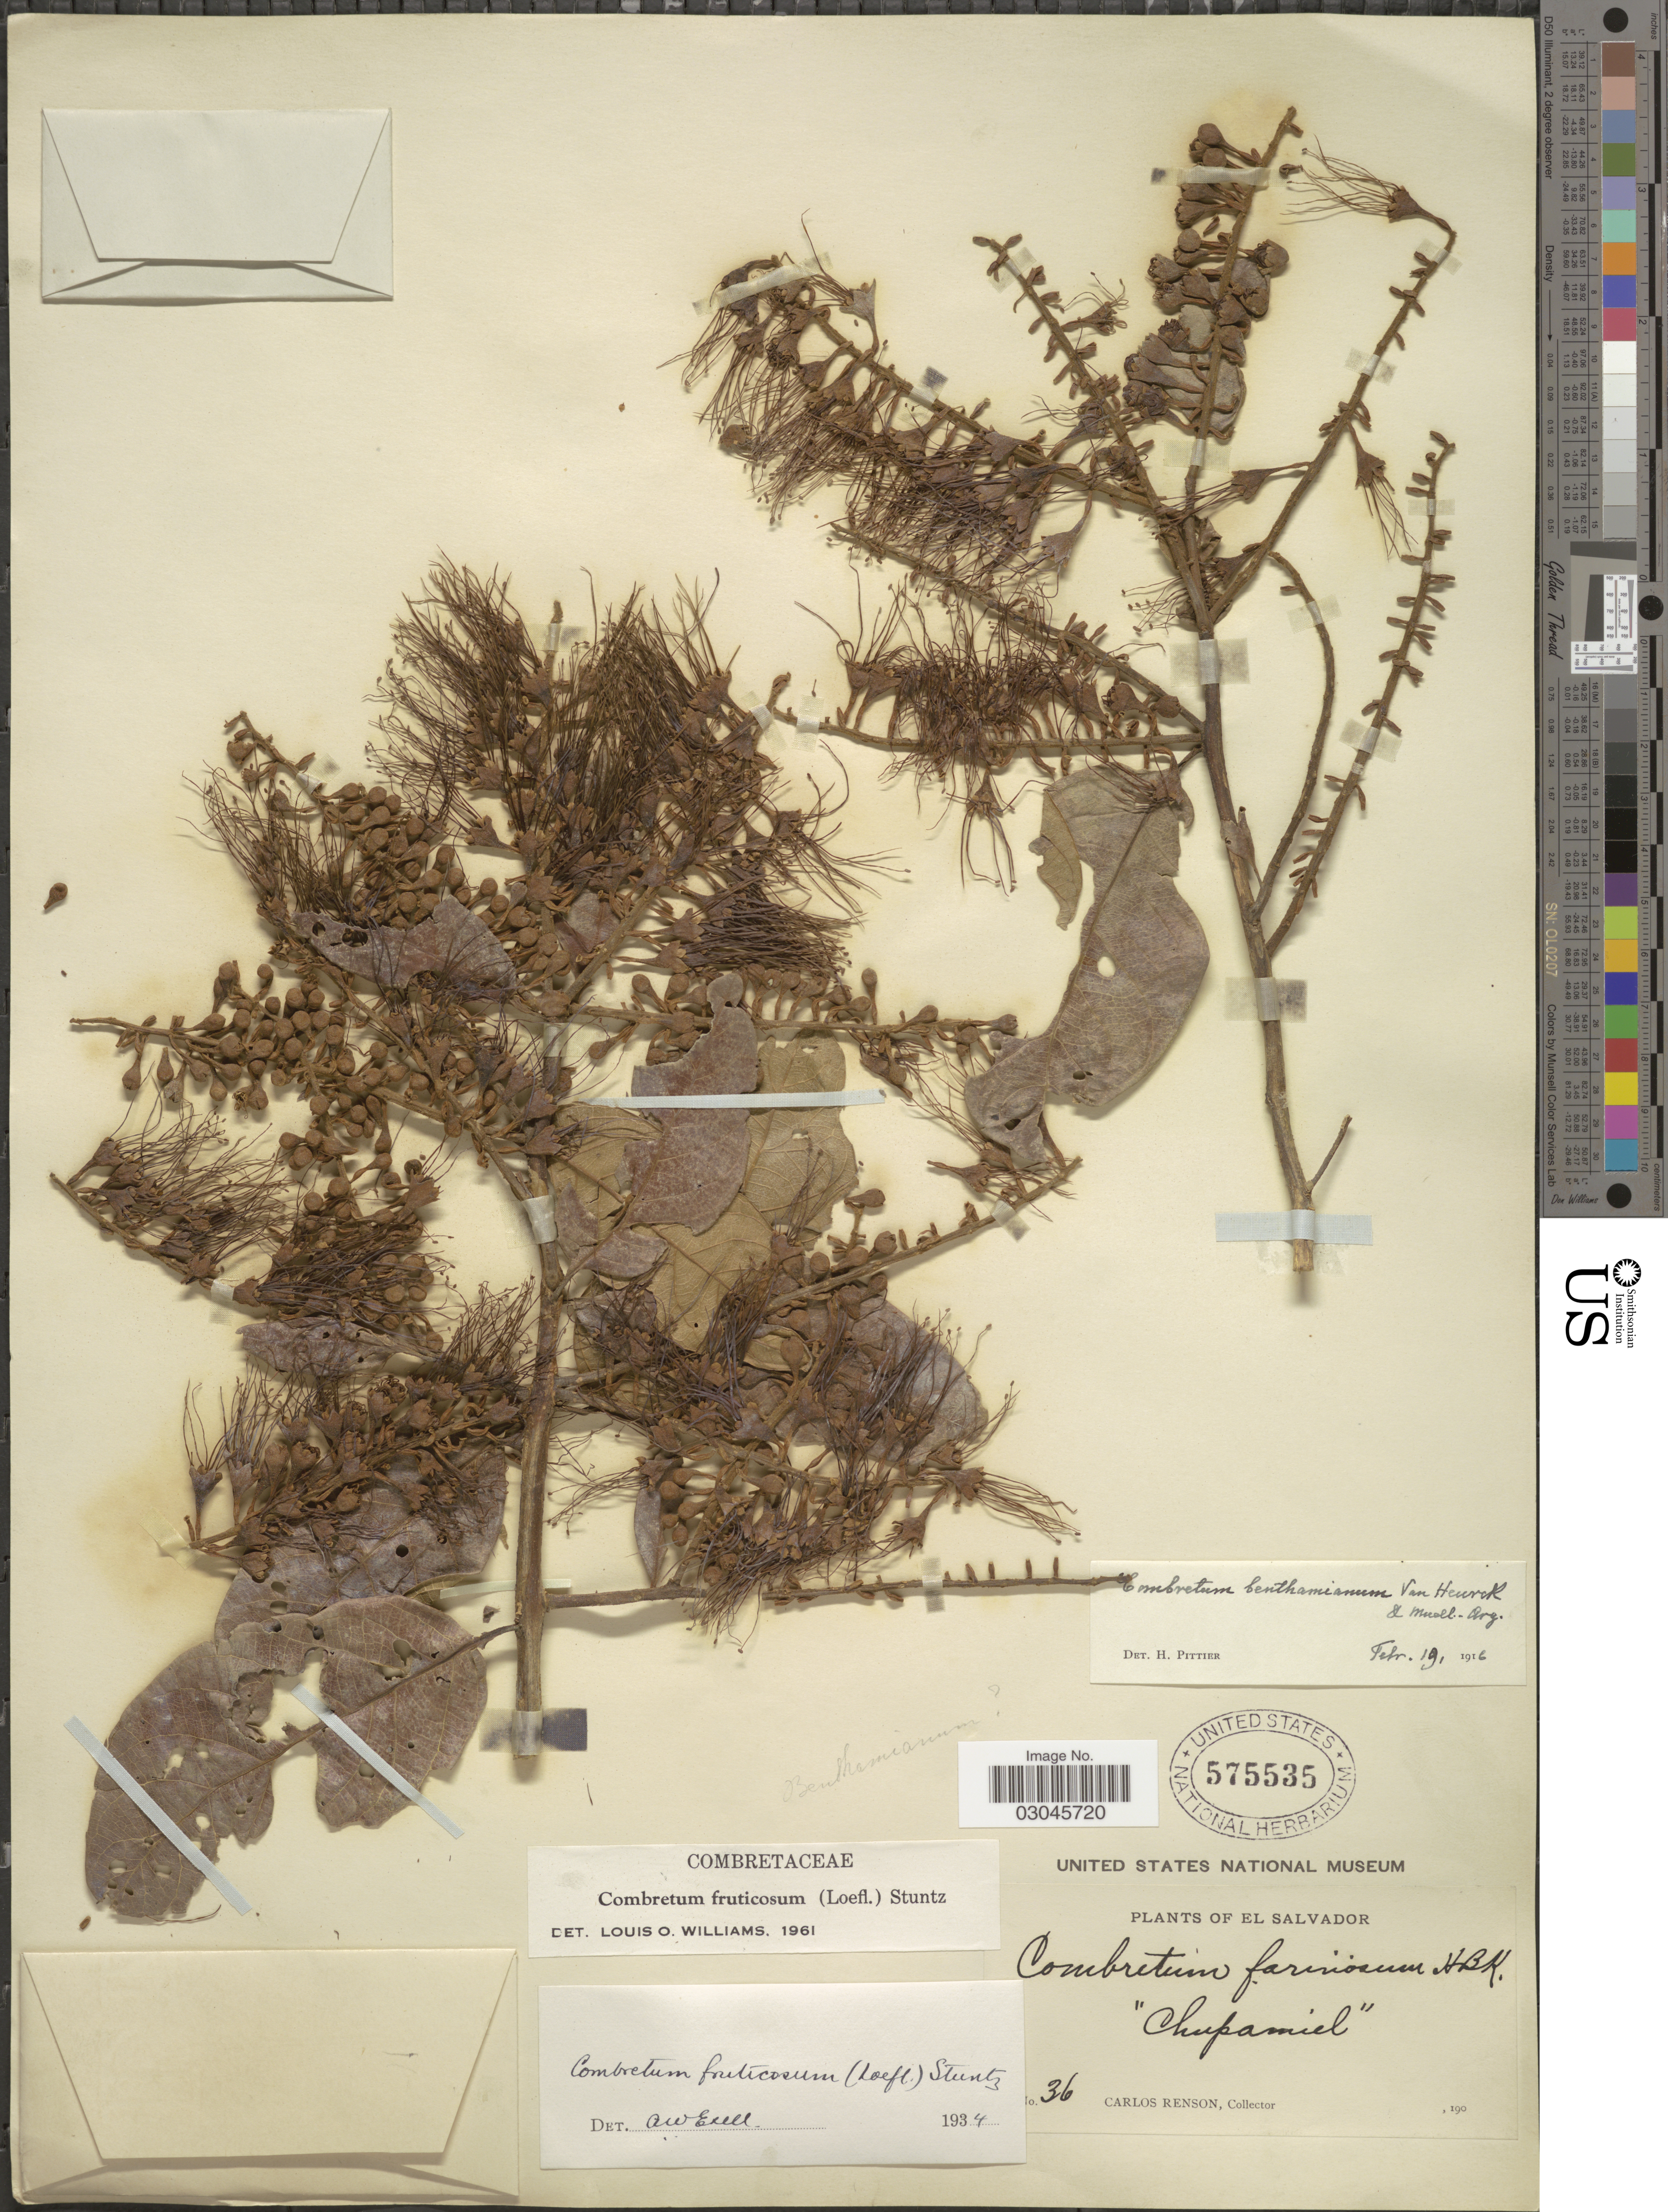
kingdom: Plantae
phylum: Tracheophyta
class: Magnoliopsida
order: Myrtales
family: Combretaceae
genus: Combretum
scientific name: Combretum fruticosum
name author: (Loefl.) Stuntz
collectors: C. Renson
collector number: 36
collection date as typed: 190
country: El Salvador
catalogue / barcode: US 575535